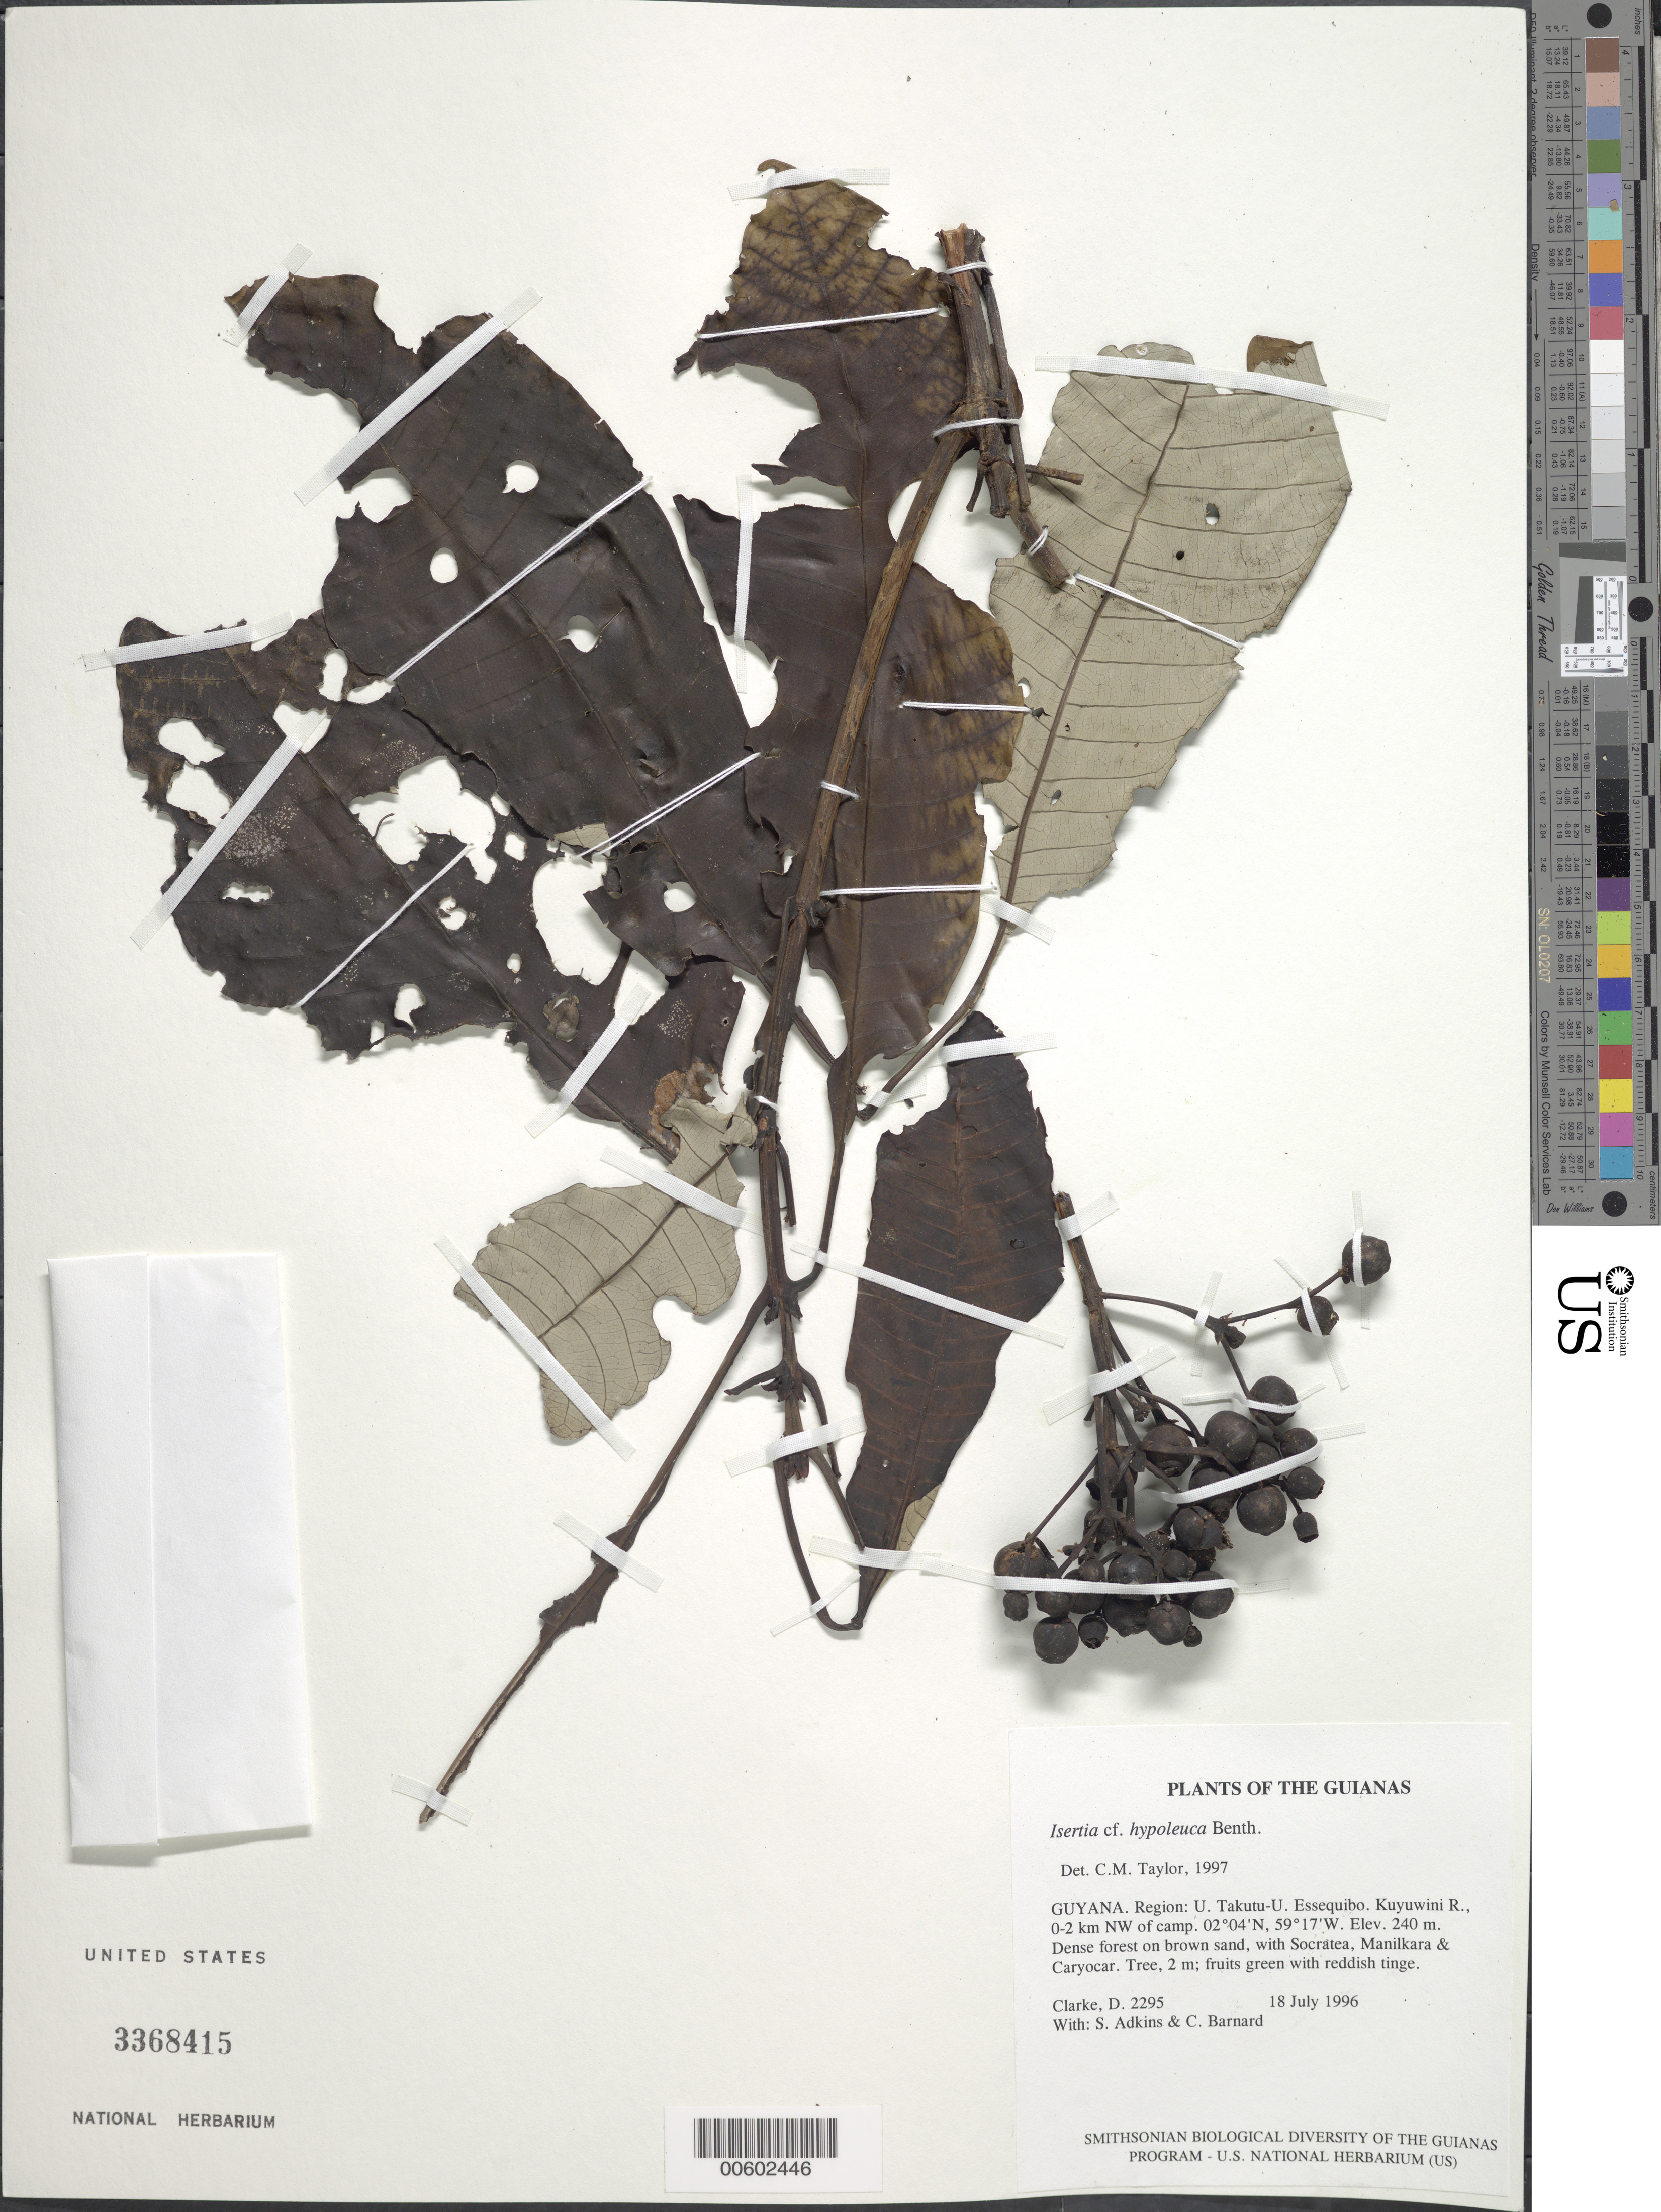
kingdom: Plantae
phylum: Tracheophyta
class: Magnoliopsida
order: Gentianales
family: Rubiaceae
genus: Isertia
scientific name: Isertia hypoleuca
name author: Benth.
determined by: Taylor, Charlotte M.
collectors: H. D. Clarke, S. Adkins & C. Bernard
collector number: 2295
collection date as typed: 18 July 1996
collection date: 1996-07-18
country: Guyana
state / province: U. Takutu-U. Essequibo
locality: Kuyuwini R., 0-2 km NW of camp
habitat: Dense forest on brown sand, with Socratea, Manilkara & Caryocar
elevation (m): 240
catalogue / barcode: US 3368415